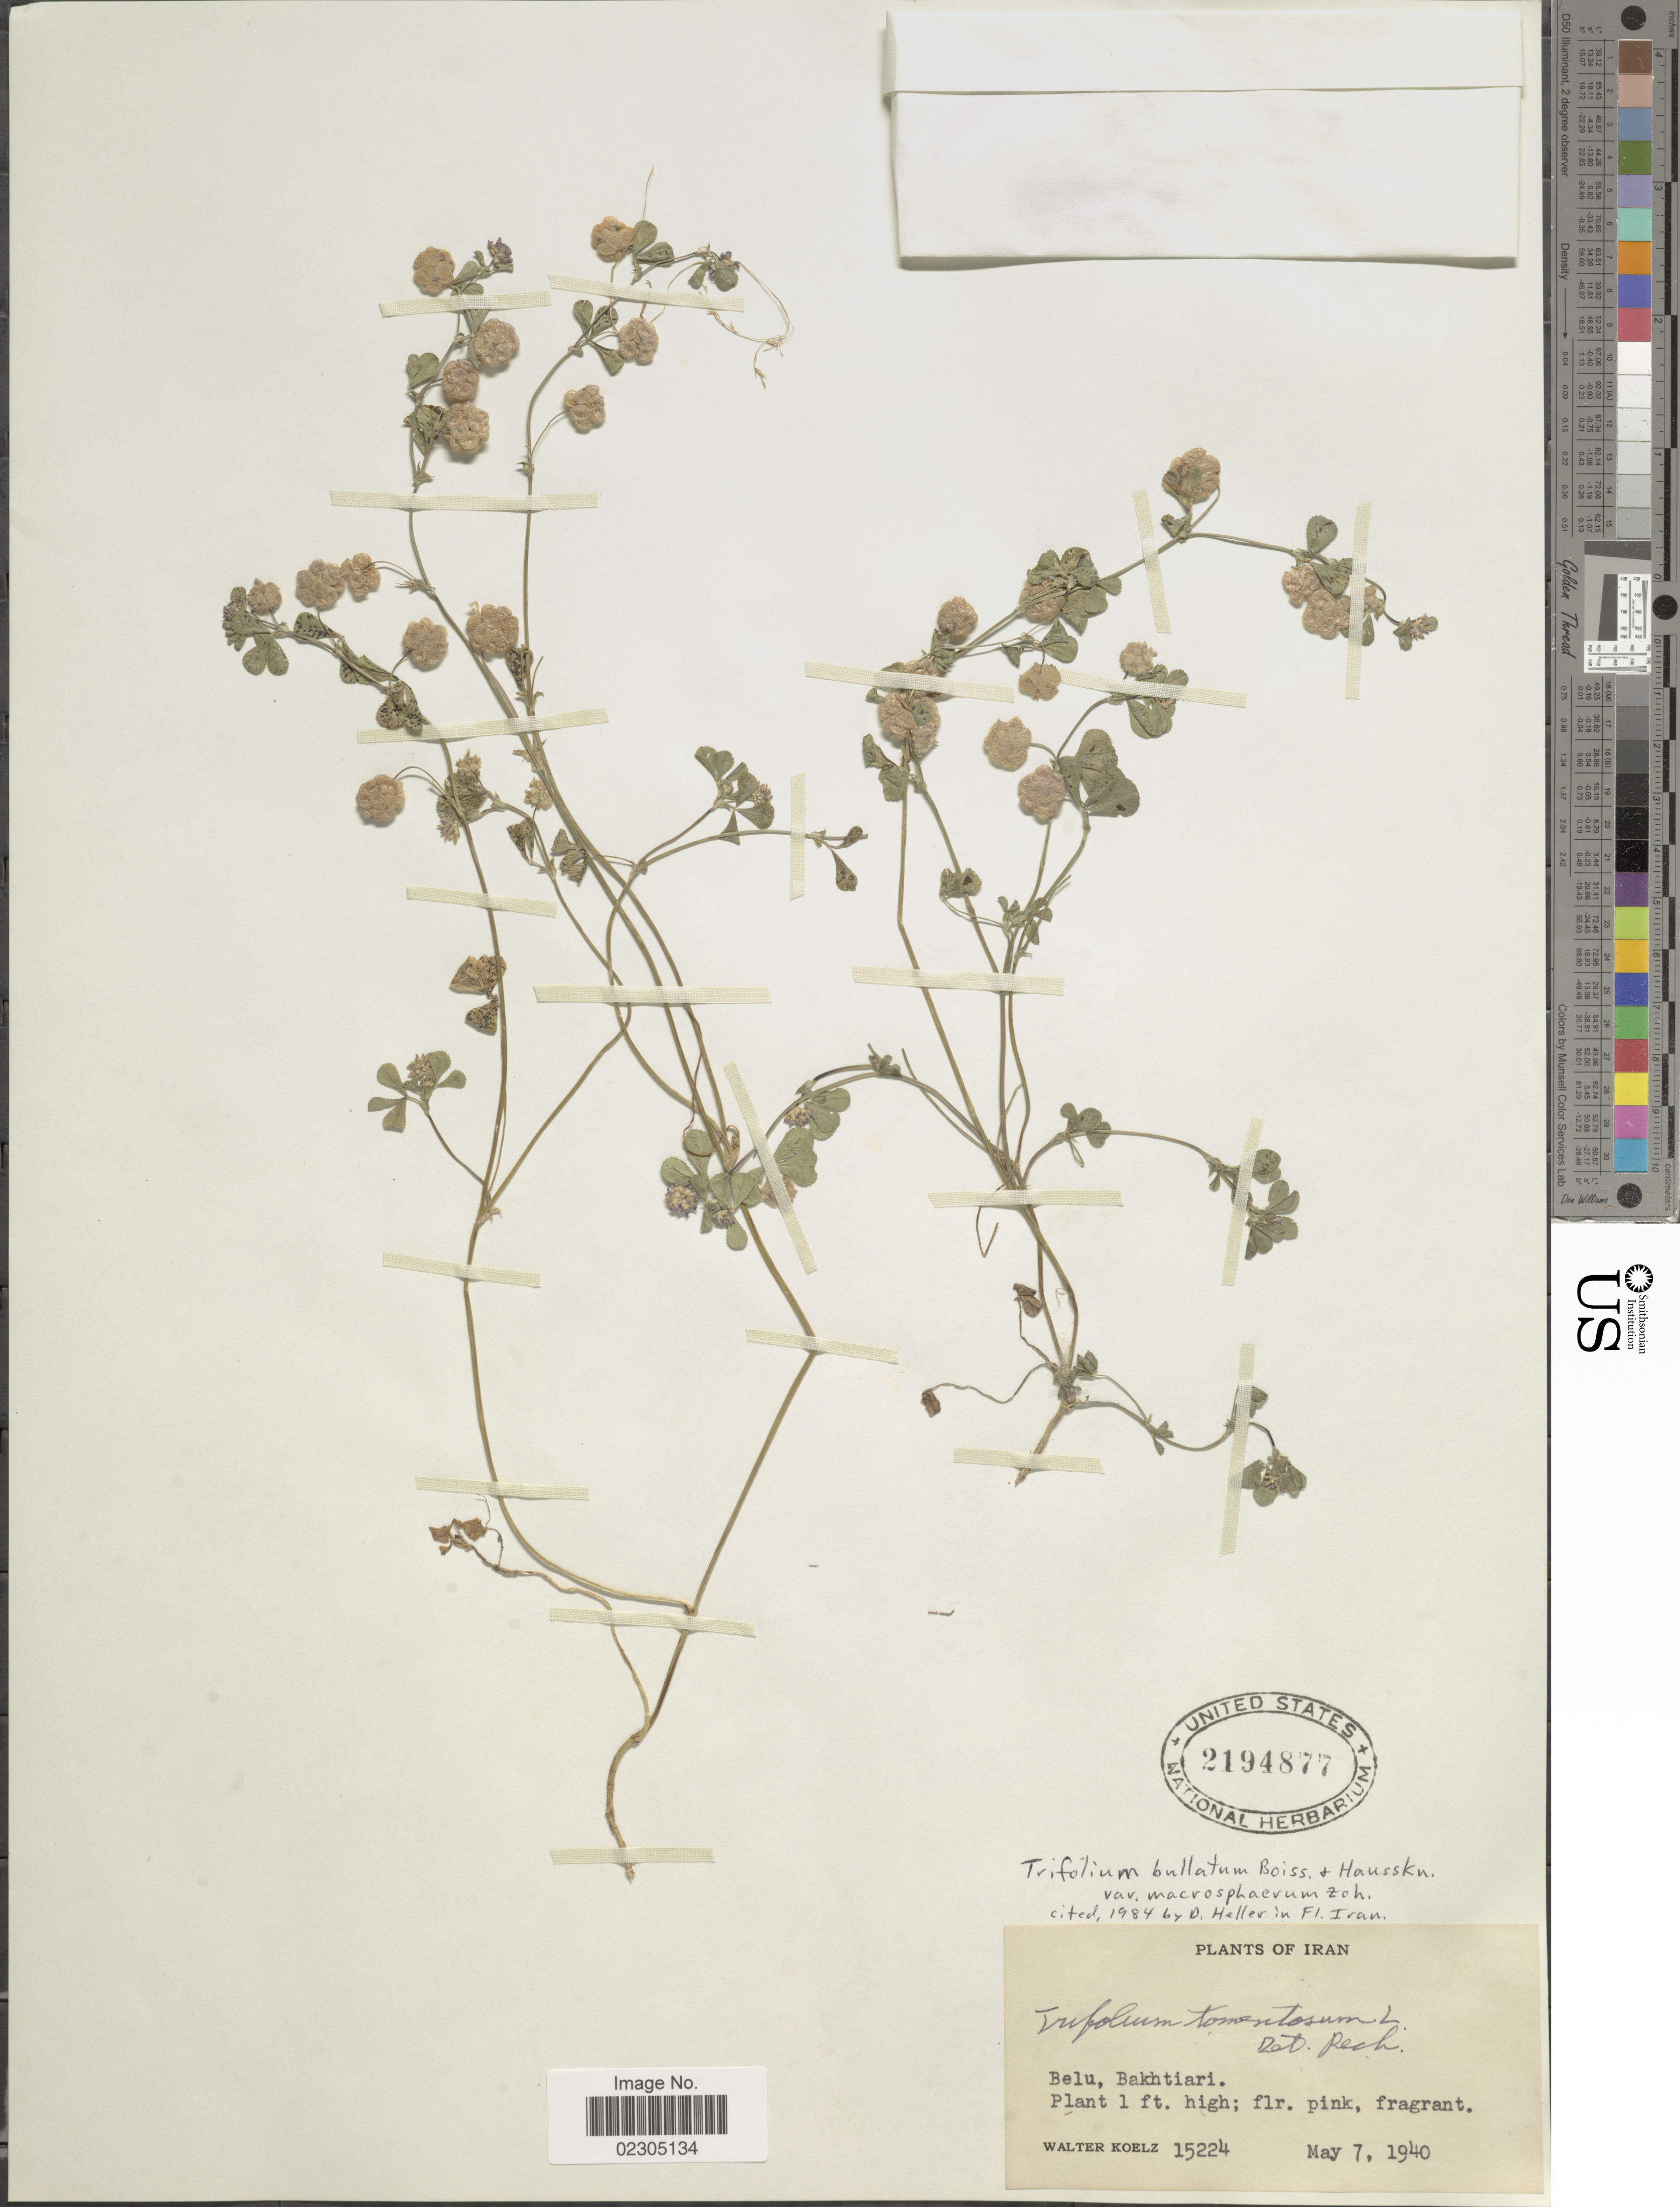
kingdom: Plantae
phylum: Tracheophyta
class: Magnoliopsida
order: Fabales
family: Fabaceae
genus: Trifolium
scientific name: Trifolium bullatum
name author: Boiss. & Hausskn.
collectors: W. N. Koelz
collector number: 15224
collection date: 1940-05-07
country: Iran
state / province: Chahar Mahaal and Bakhtiari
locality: Belu,bakhtiari.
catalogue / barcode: US 2194877